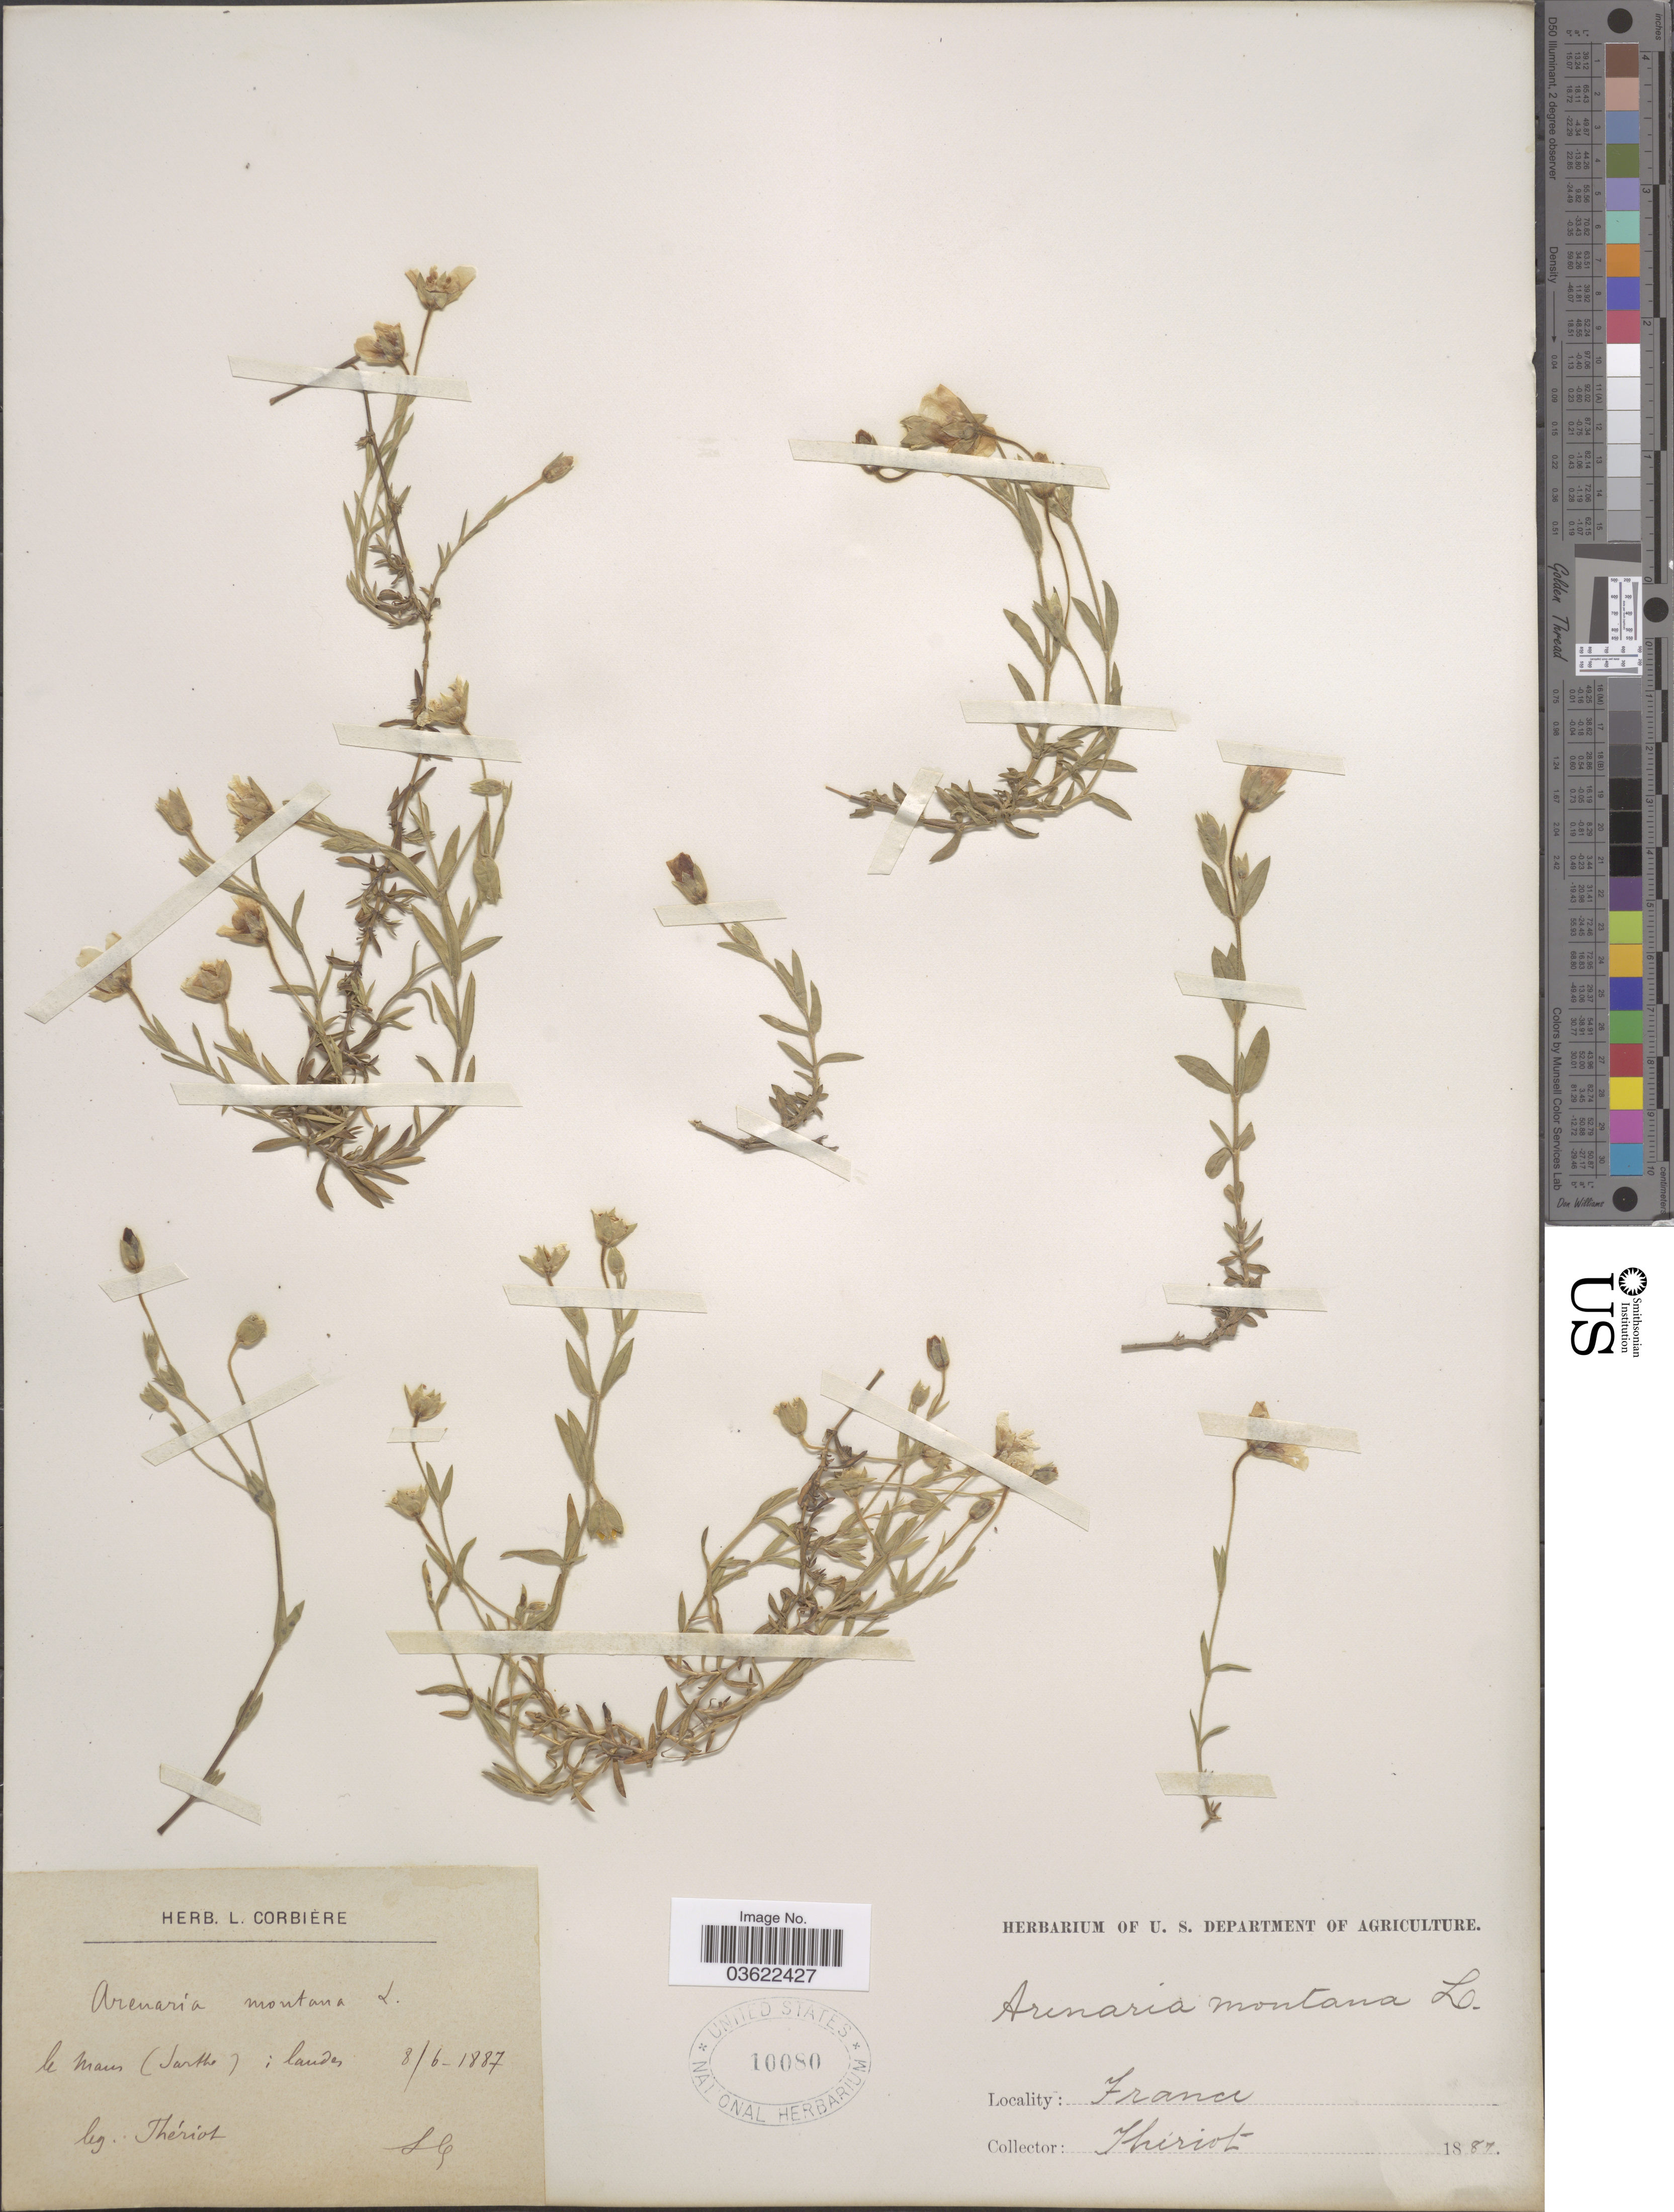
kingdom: Plantae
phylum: Tracheophyta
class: Magnoliopsida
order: Caryophyllales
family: Caryophyllaceae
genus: Arenaria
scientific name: Arenaria montana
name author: L.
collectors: Thériot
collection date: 1887-06-08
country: France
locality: Le Mans (Sarthe) : landes.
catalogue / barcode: US 10080